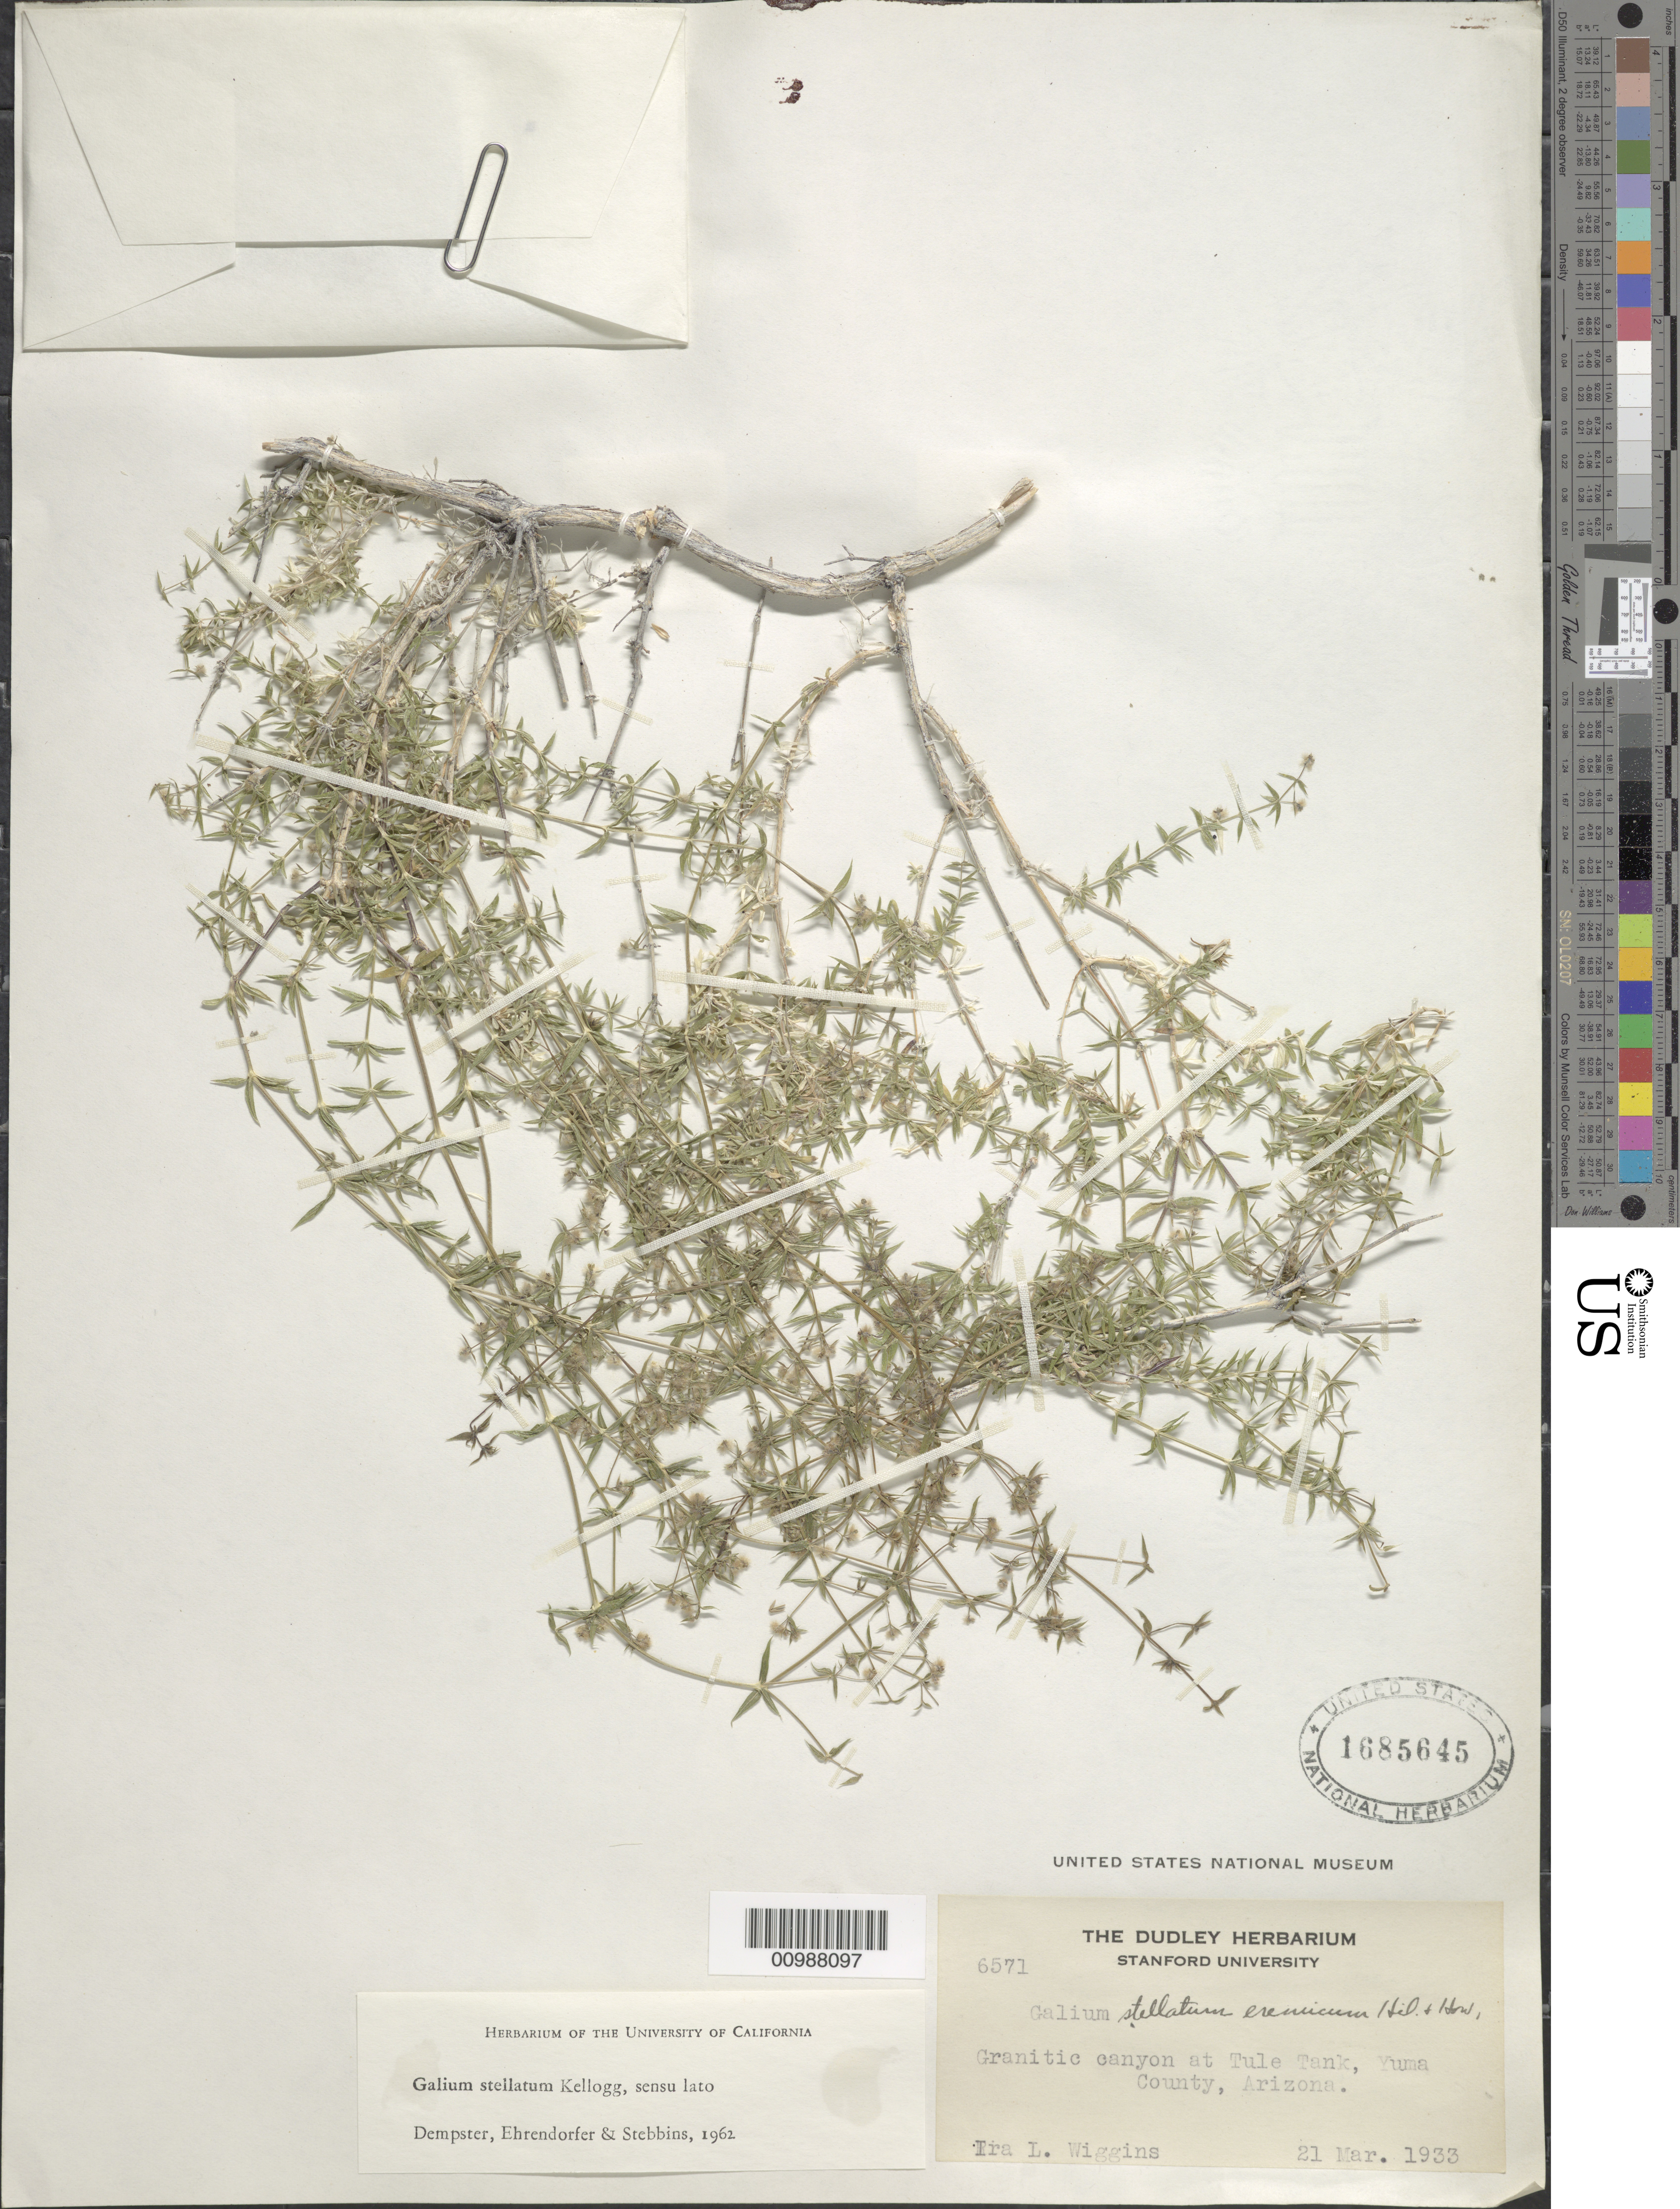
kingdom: Plantae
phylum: Tracheophyta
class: Magnoliopsida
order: Gentianales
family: Rubiaceae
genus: Galium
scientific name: Galium stellatum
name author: Kellogg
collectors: I. L. Wiggins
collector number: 6571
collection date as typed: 21 Mar 1933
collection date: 1933-03-21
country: United States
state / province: Arizona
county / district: Yuma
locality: Granitic canyon at Tule Tank.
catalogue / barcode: US 1685645